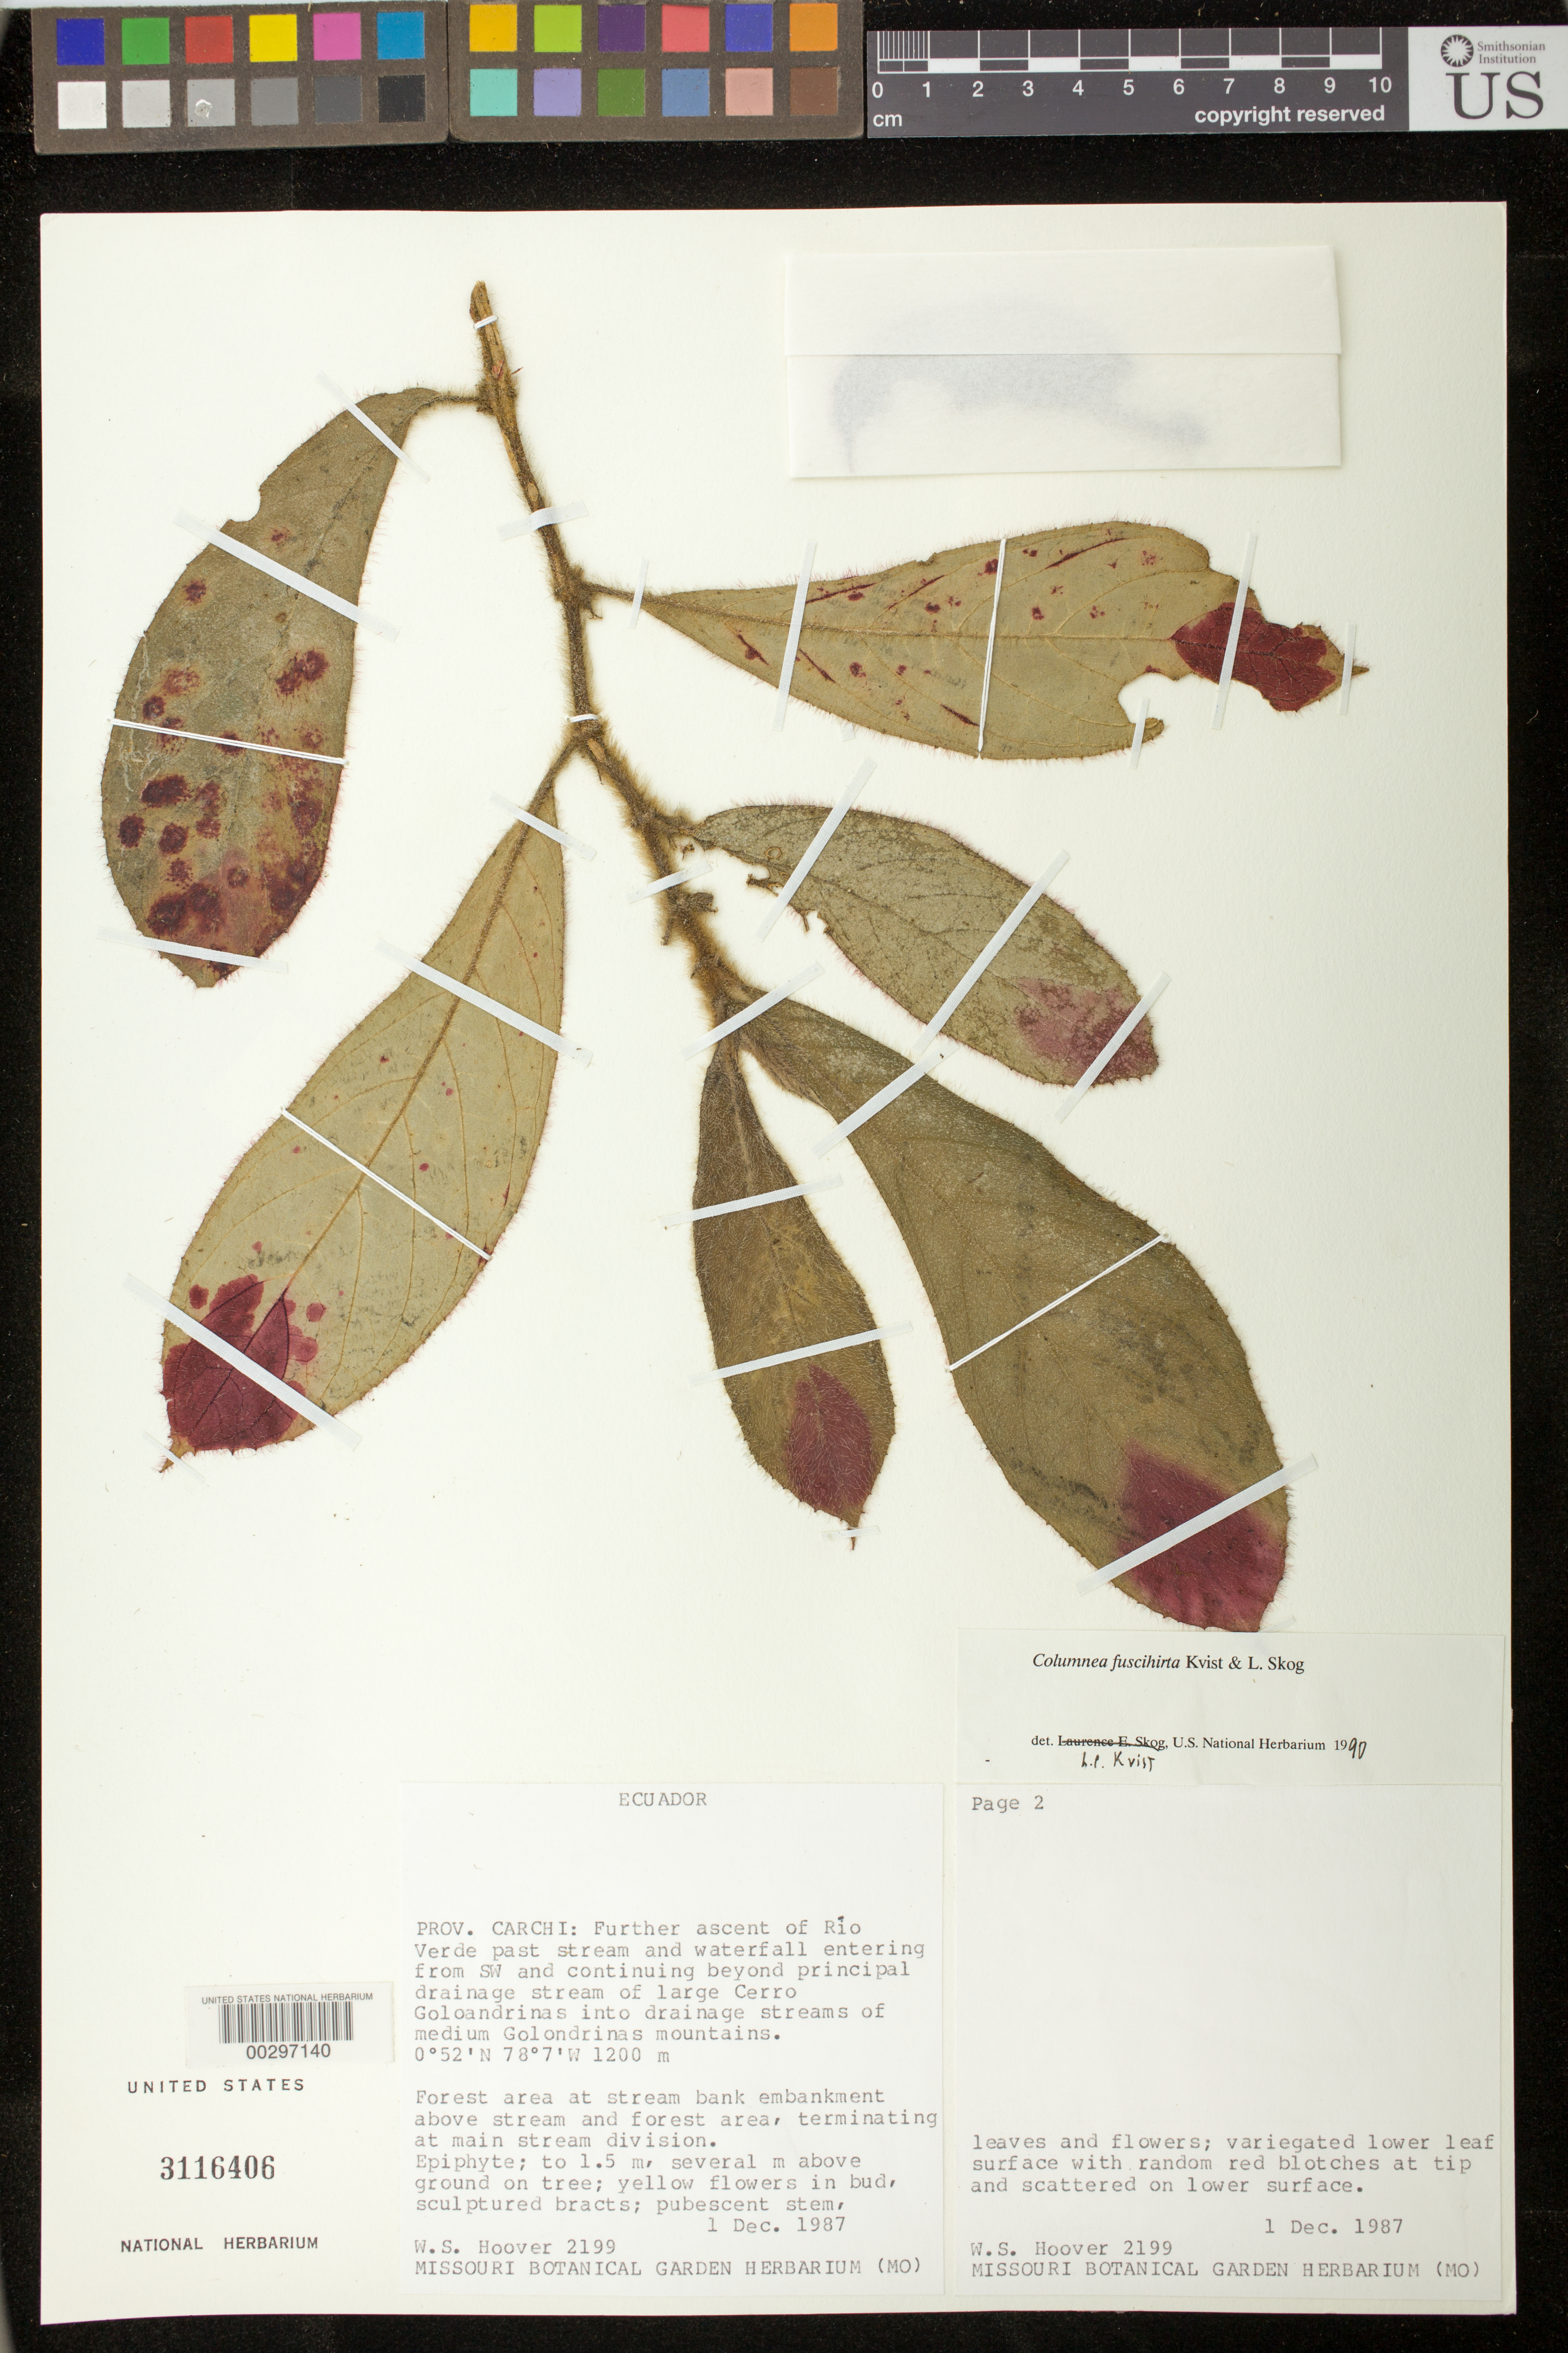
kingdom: Plantae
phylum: Tracheophyta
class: Magnoliopsida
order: Lamiales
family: Gesneriaceae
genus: Columnea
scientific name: Columnea fuscihirta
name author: L.P. Kvist & L.E. Skog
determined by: Skog, Laurence E.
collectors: W. S. Hoover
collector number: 2199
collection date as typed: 01 Dec 1987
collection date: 1987-12-01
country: Ecuador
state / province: Carchi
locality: Further ascent of Rio Verde past stream and waterfall entering from SW and continuing beyond principal drainage stream of large Cerro Golondrinas into drainage streams of medium Golondrinas mountains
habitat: Forest area at stream bank embankment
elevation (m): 1200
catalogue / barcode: US 3116406